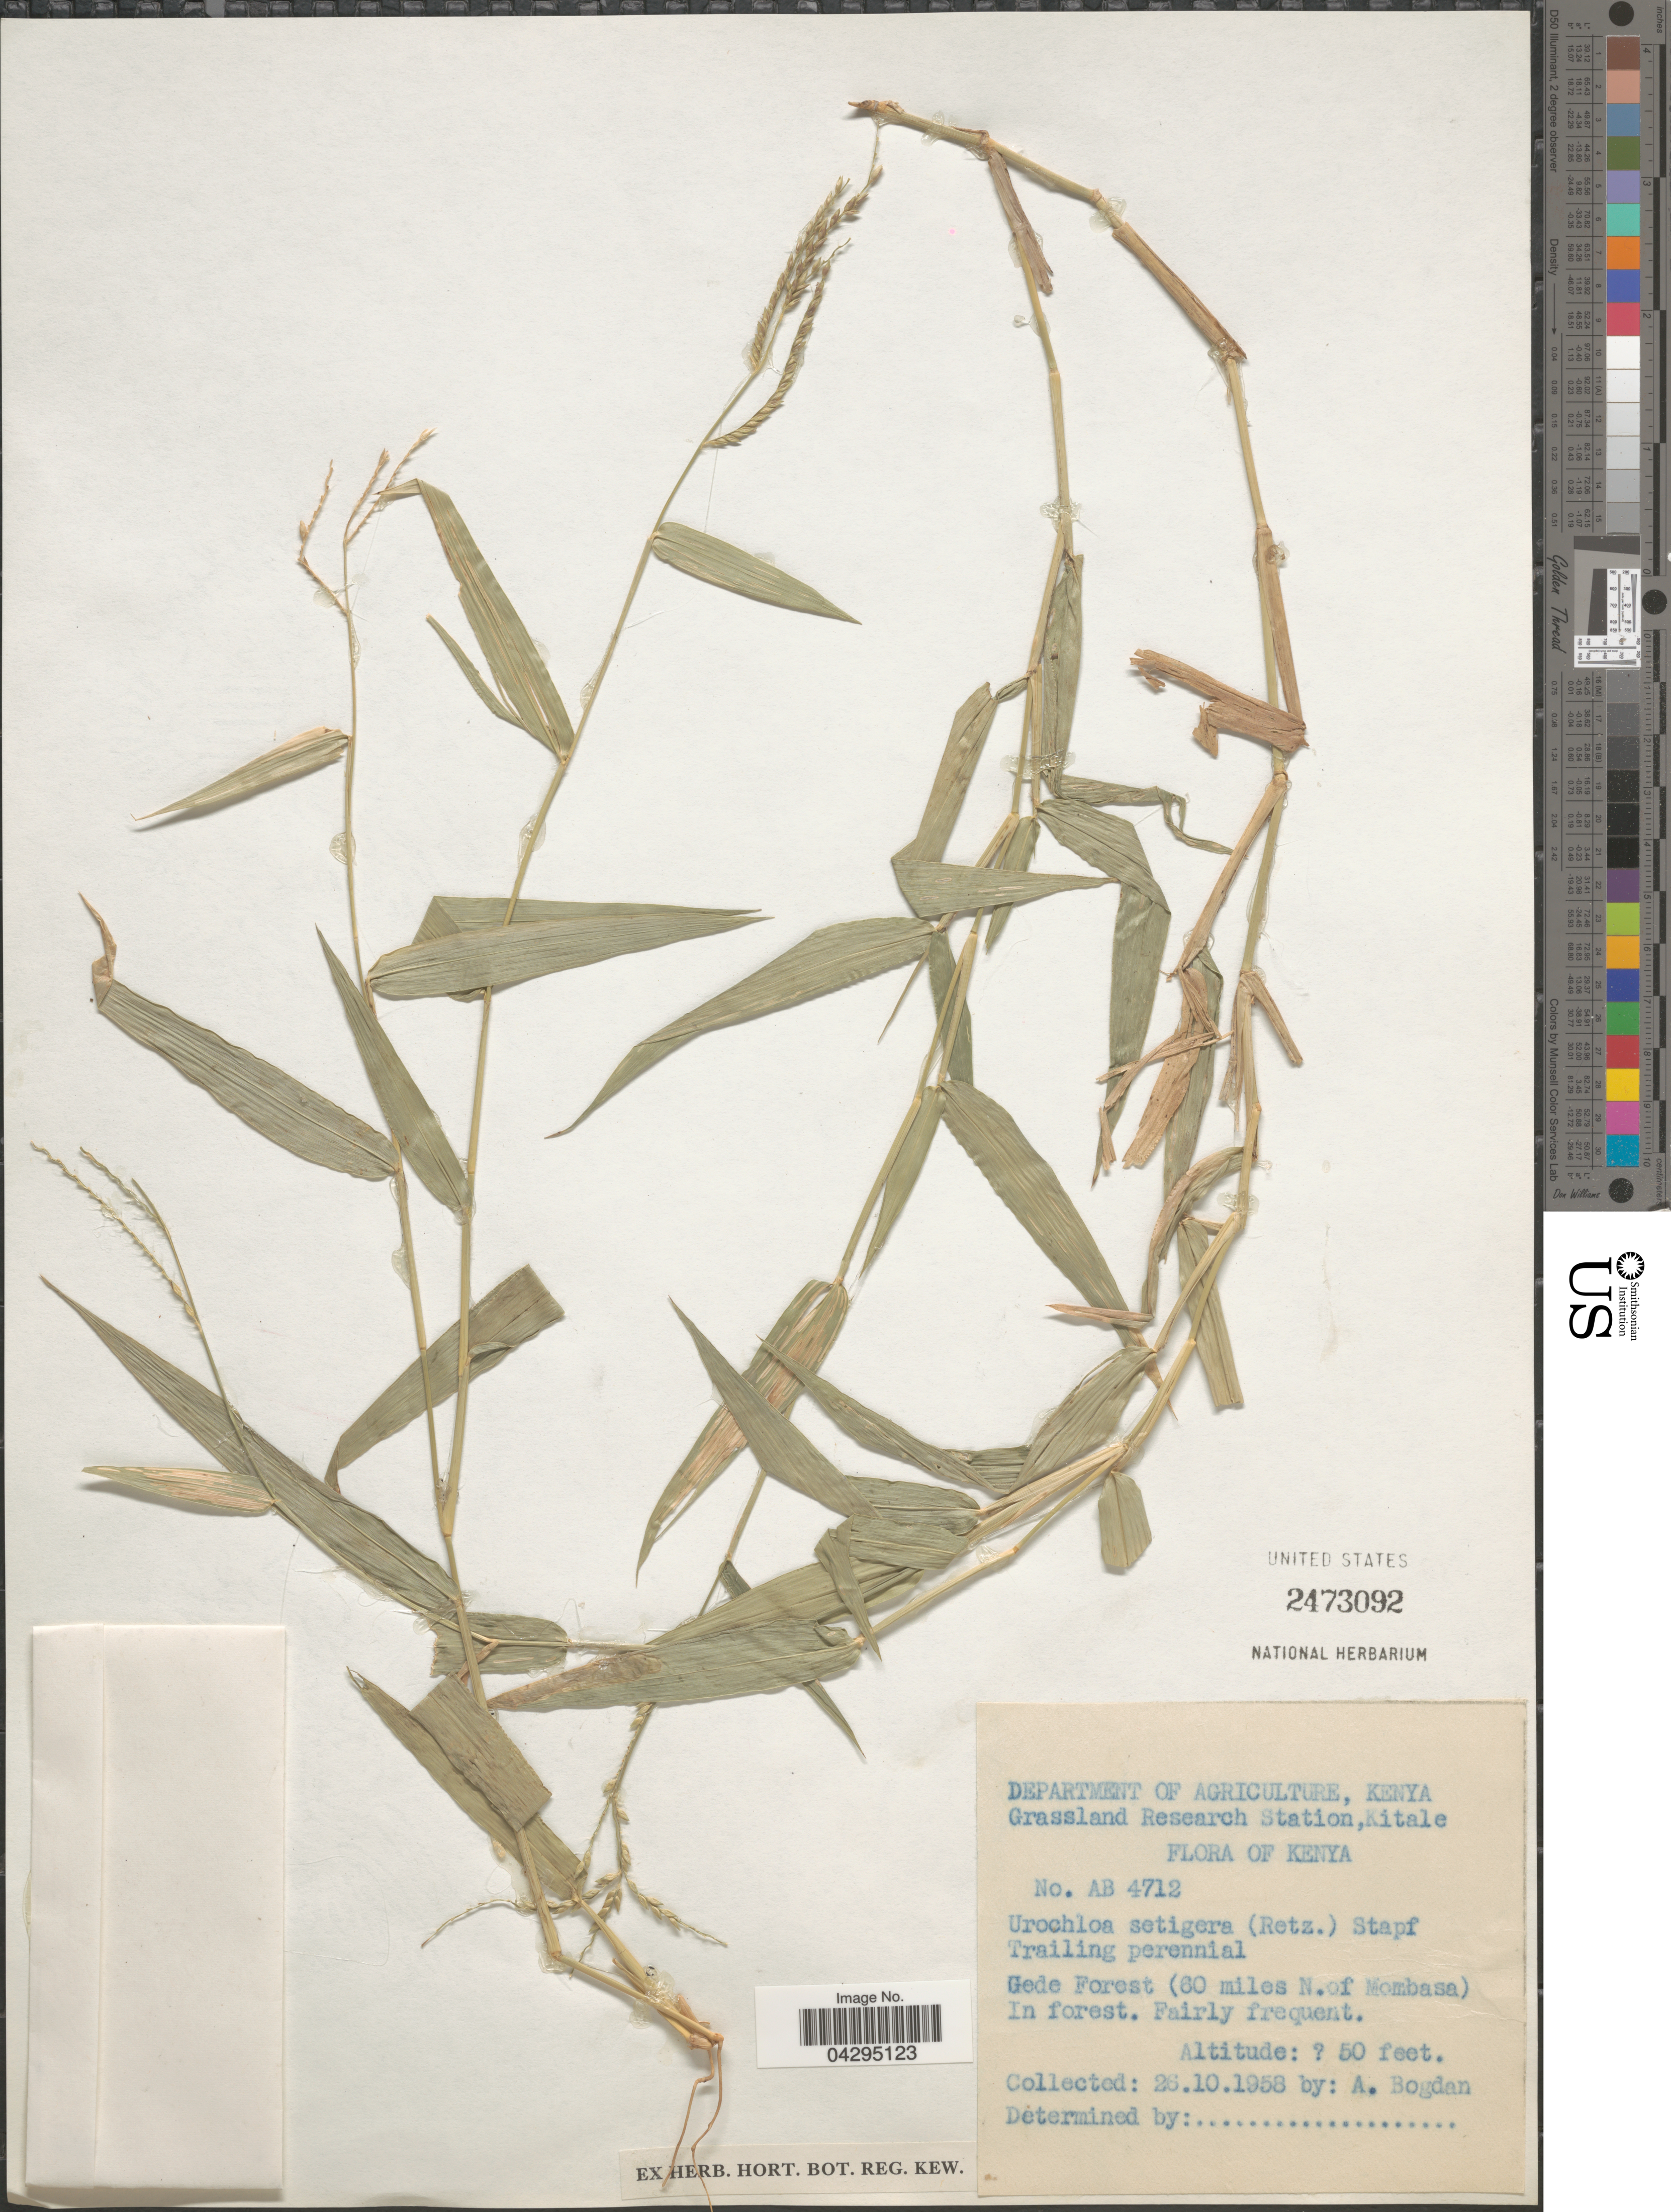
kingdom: Plantae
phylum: Tracheophyta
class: Liliopsida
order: Poales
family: Poaceae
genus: Urochloa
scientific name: Urochloa setigera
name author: (Retz.) Stapf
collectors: A. Bogdan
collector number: AB4712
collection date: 1958-10-26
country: Kenya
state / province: Mombasa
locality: Gede Forest (60 miles N. of Mombasa) In forest. Fairly frequent.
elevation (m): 15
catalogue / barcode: US 2473092